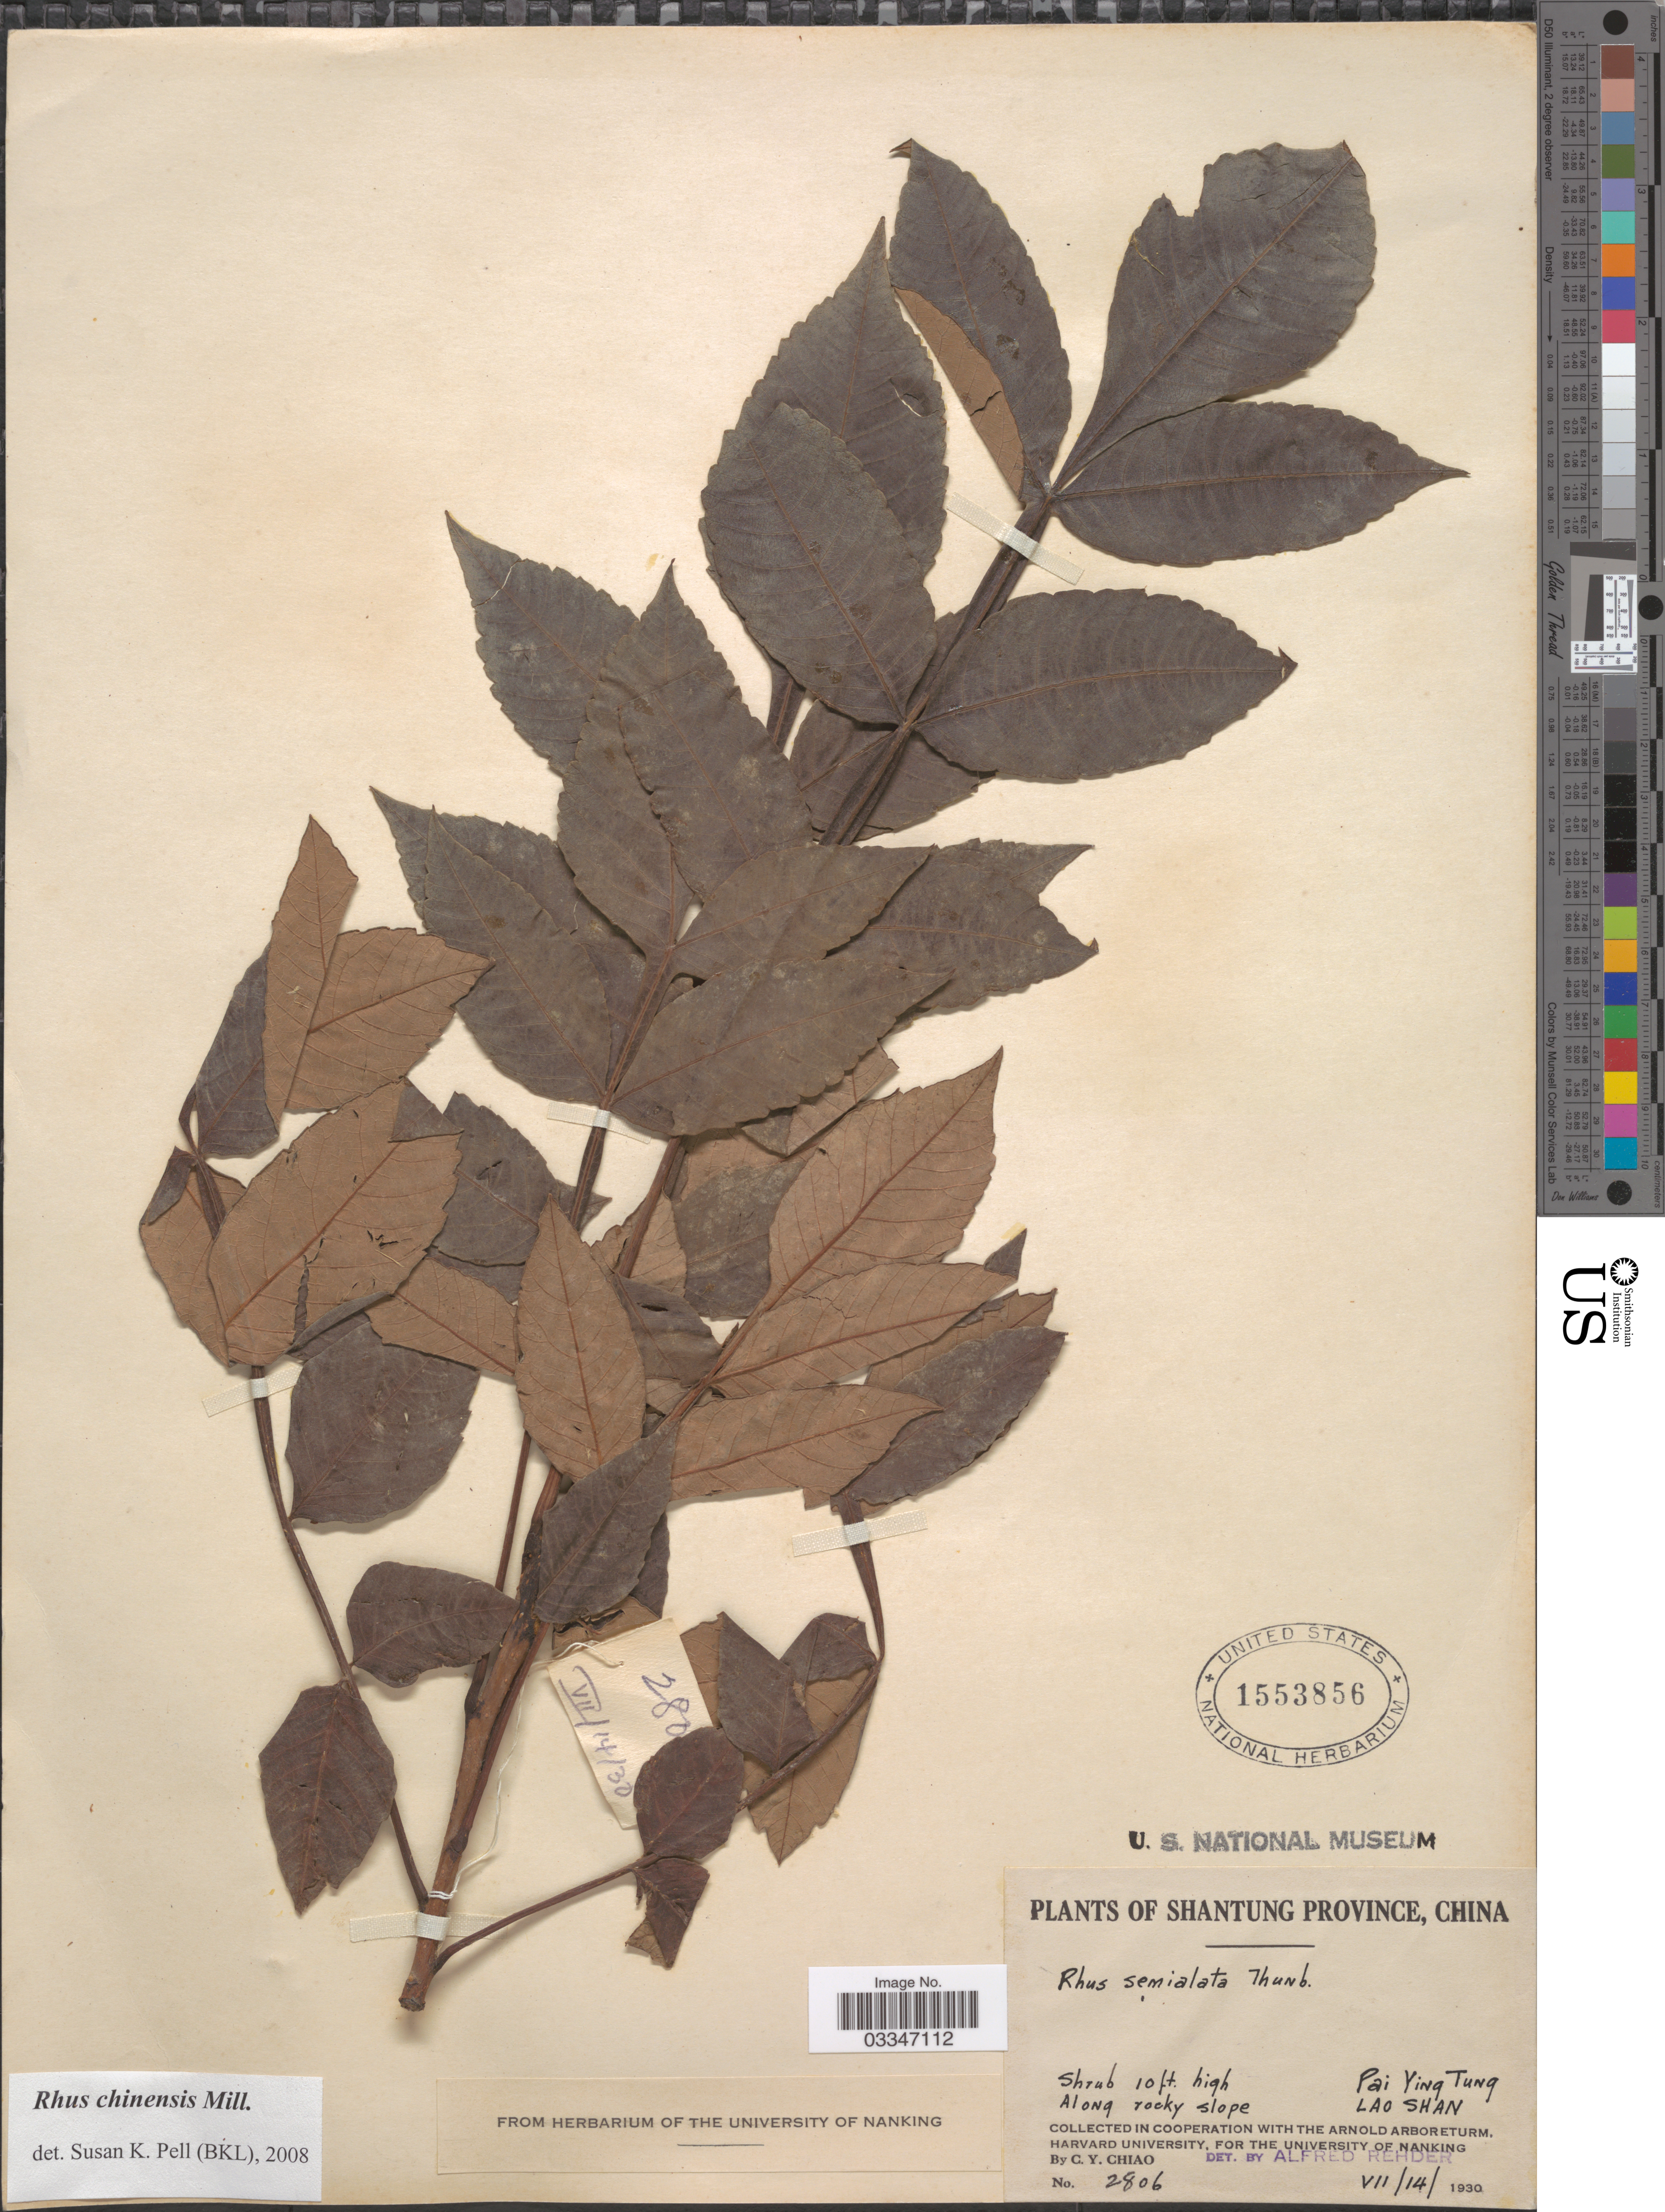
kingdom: Plantae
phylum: Tracheophyta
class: Magnoliopsida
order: Sapindales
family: Anacardiaceae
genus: Rhus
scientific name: Rhus chinensis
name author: Mill.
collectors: C. Y. Chiao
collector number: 2806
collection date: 1930-07-14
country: China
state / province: Shandong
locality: Shantung Province. Along rocky slope. Pai Ying Tung. Lao Shan.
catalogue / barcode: US 1553856